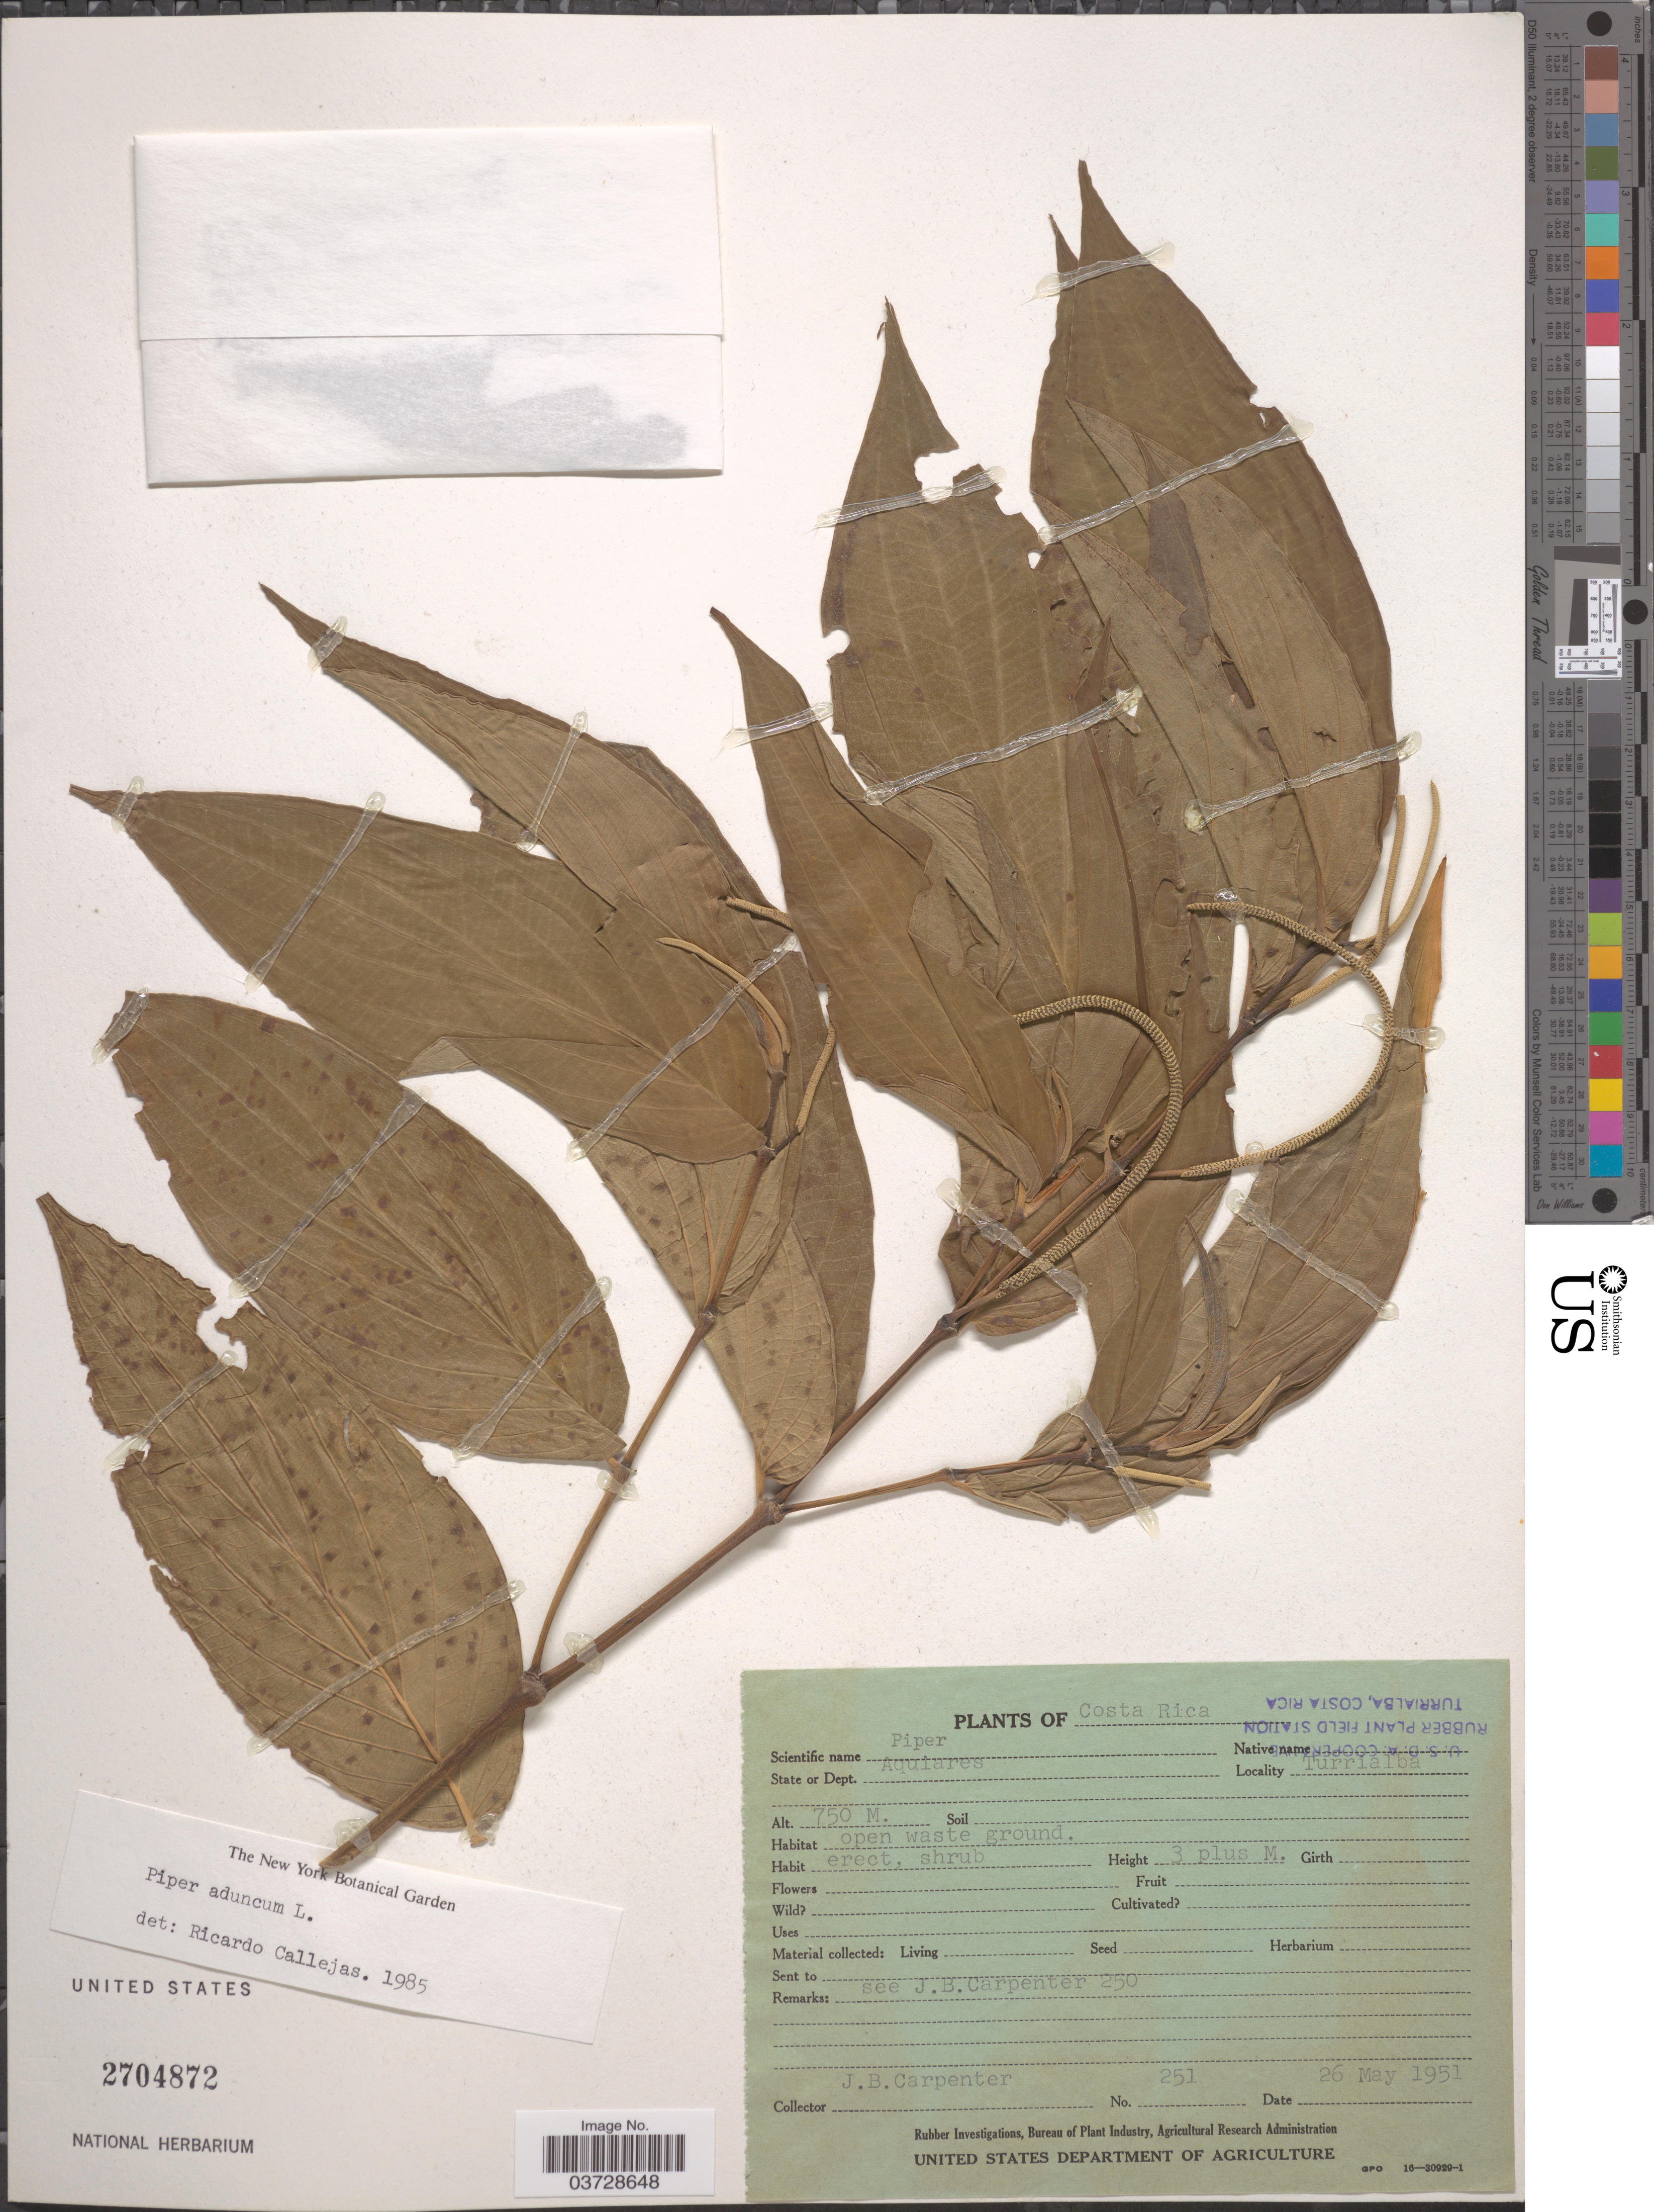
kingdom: Plantae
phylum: Tracheophyta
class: Magnoliopsida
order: Piperales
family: Piperaceae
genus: Piper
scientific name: Piper aduncum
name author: L.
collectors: J. Carpenter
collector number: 251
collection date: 1951-05-26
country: Costa Rica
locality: State or Dept. Aquiares. Turrialba.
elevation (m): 750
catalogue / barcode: US 2704872